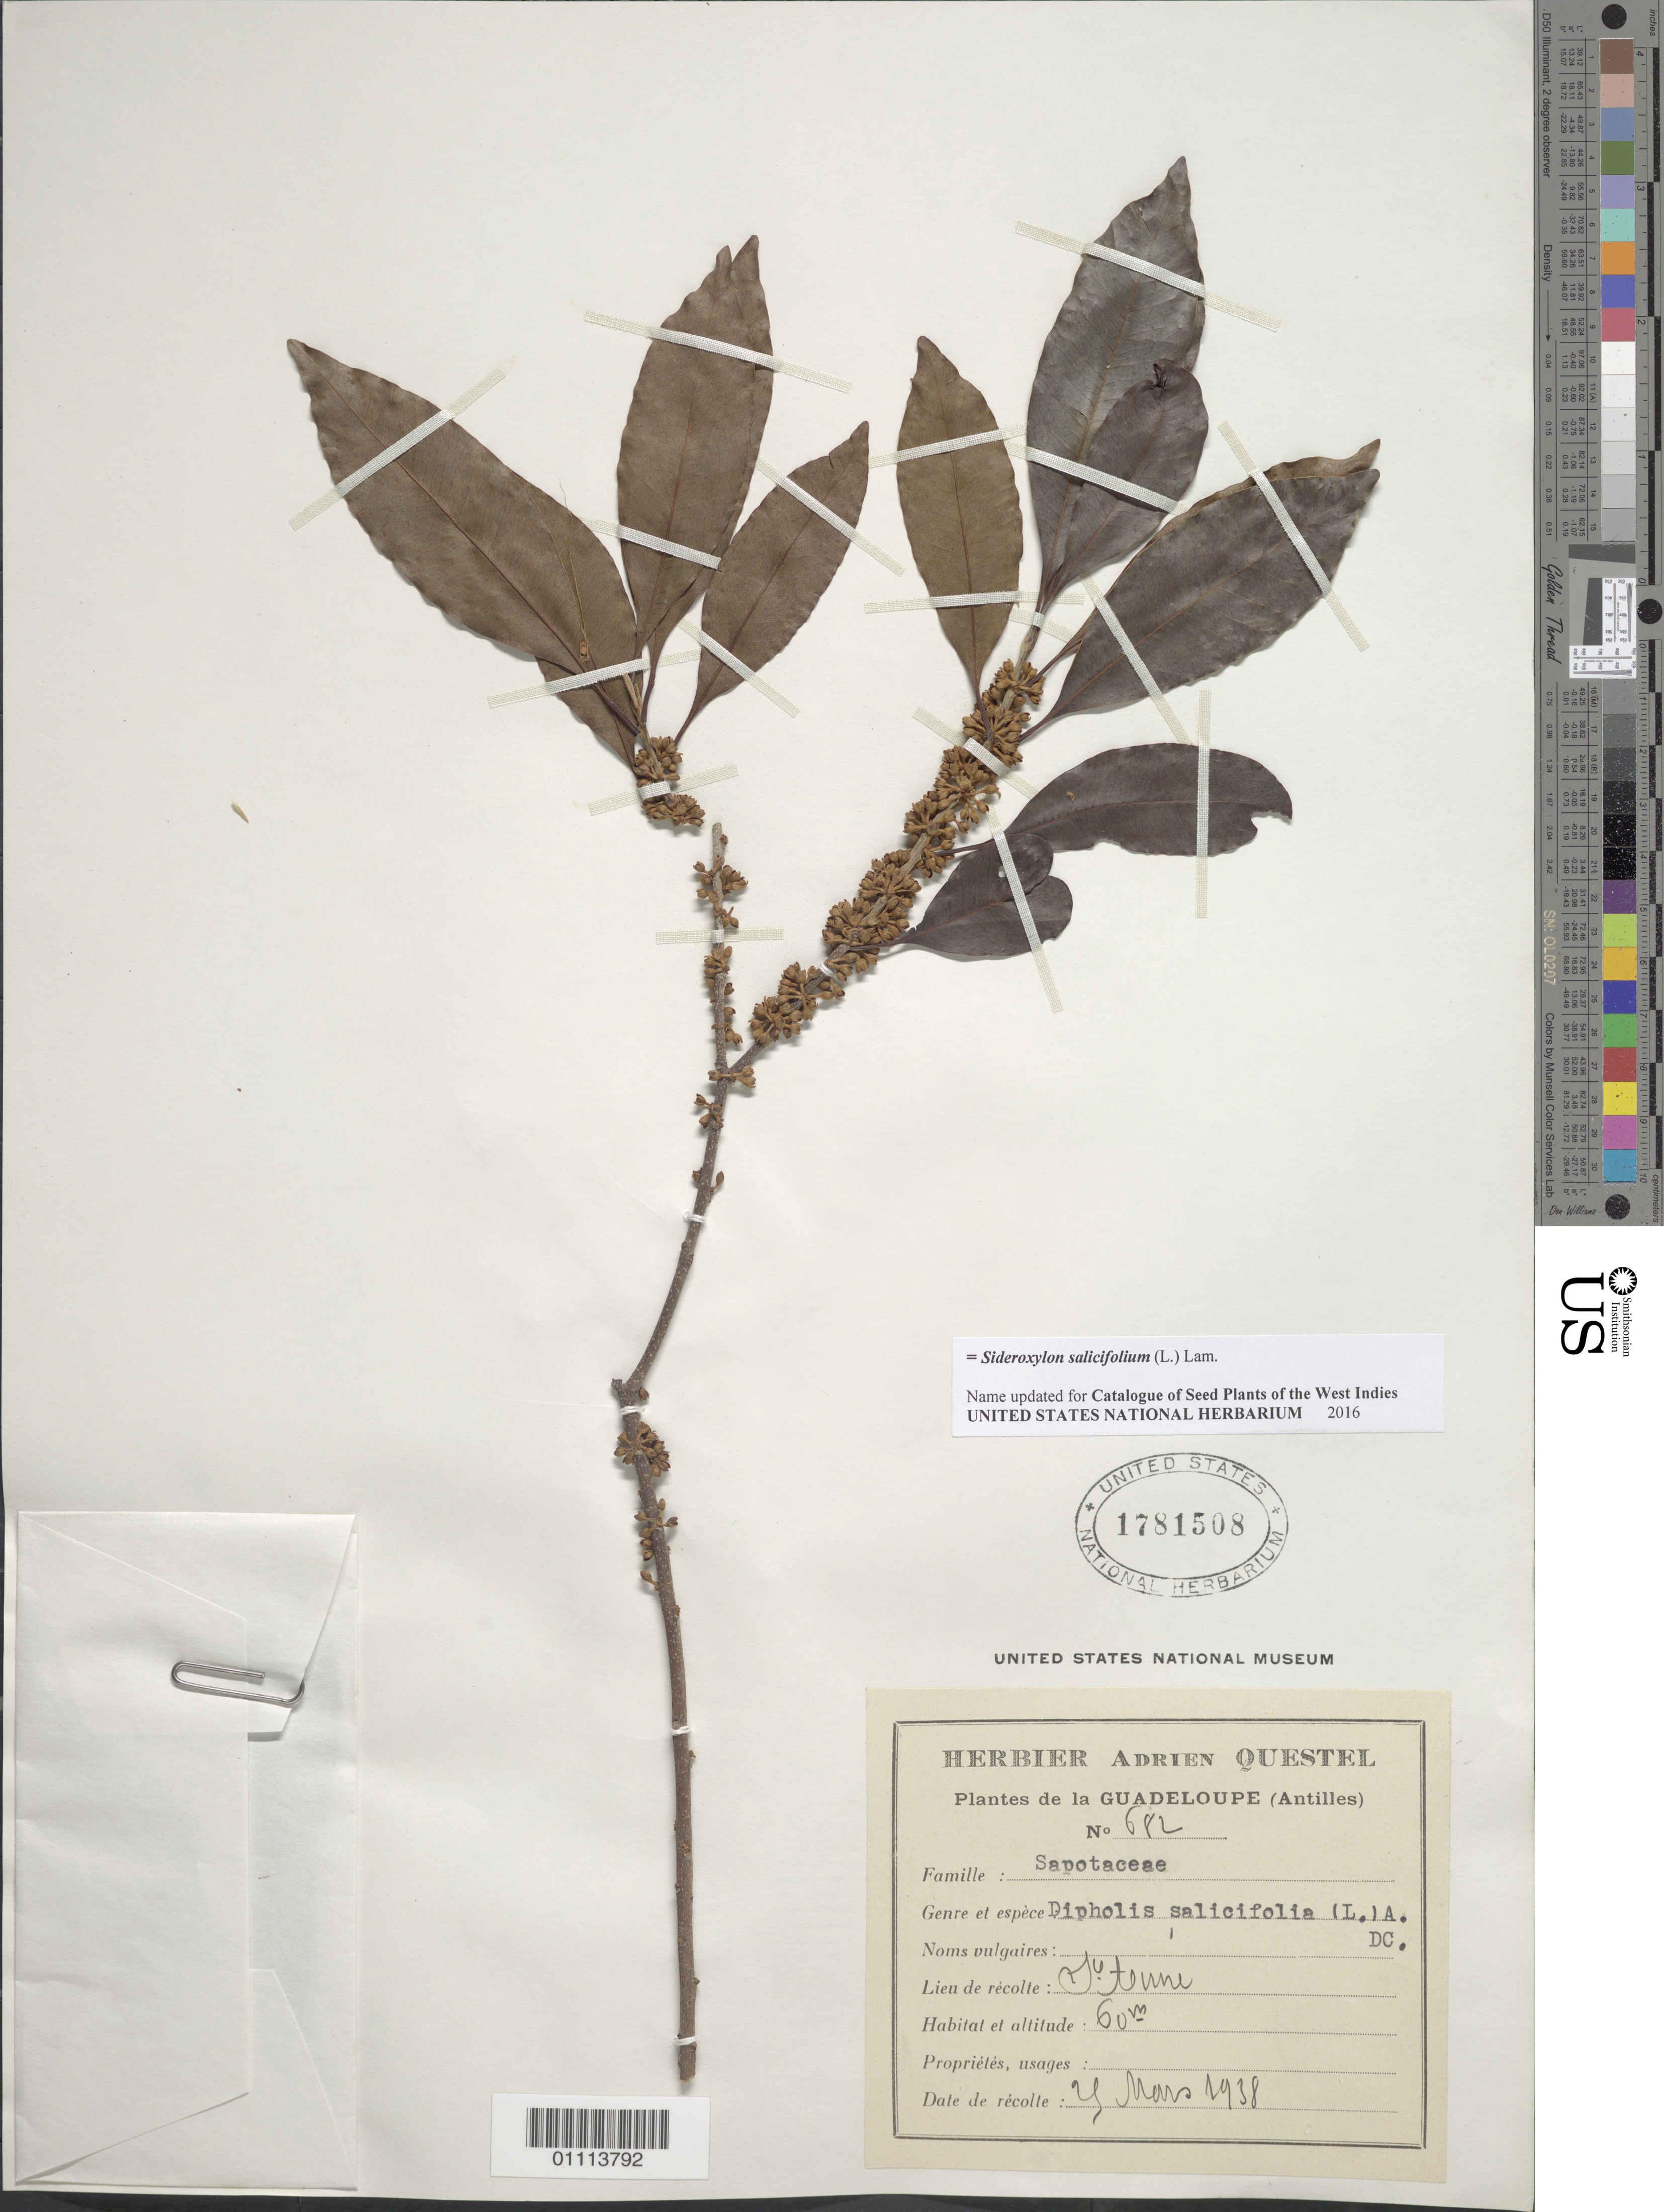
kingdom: Plantae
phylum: Tracheophyta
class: Magnoliopsida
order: Ericales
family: Sapotaceae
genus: Dipholis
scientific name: Dipholis salicifolia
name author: (L.) A. DC.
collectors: A. Questel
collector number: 682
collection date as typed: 04 Mar 1938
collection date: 1938-03-04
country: Guadeloupe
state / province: St. Anne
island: Basse Terre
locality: G'terre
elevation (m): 60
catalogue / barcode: US 1781508